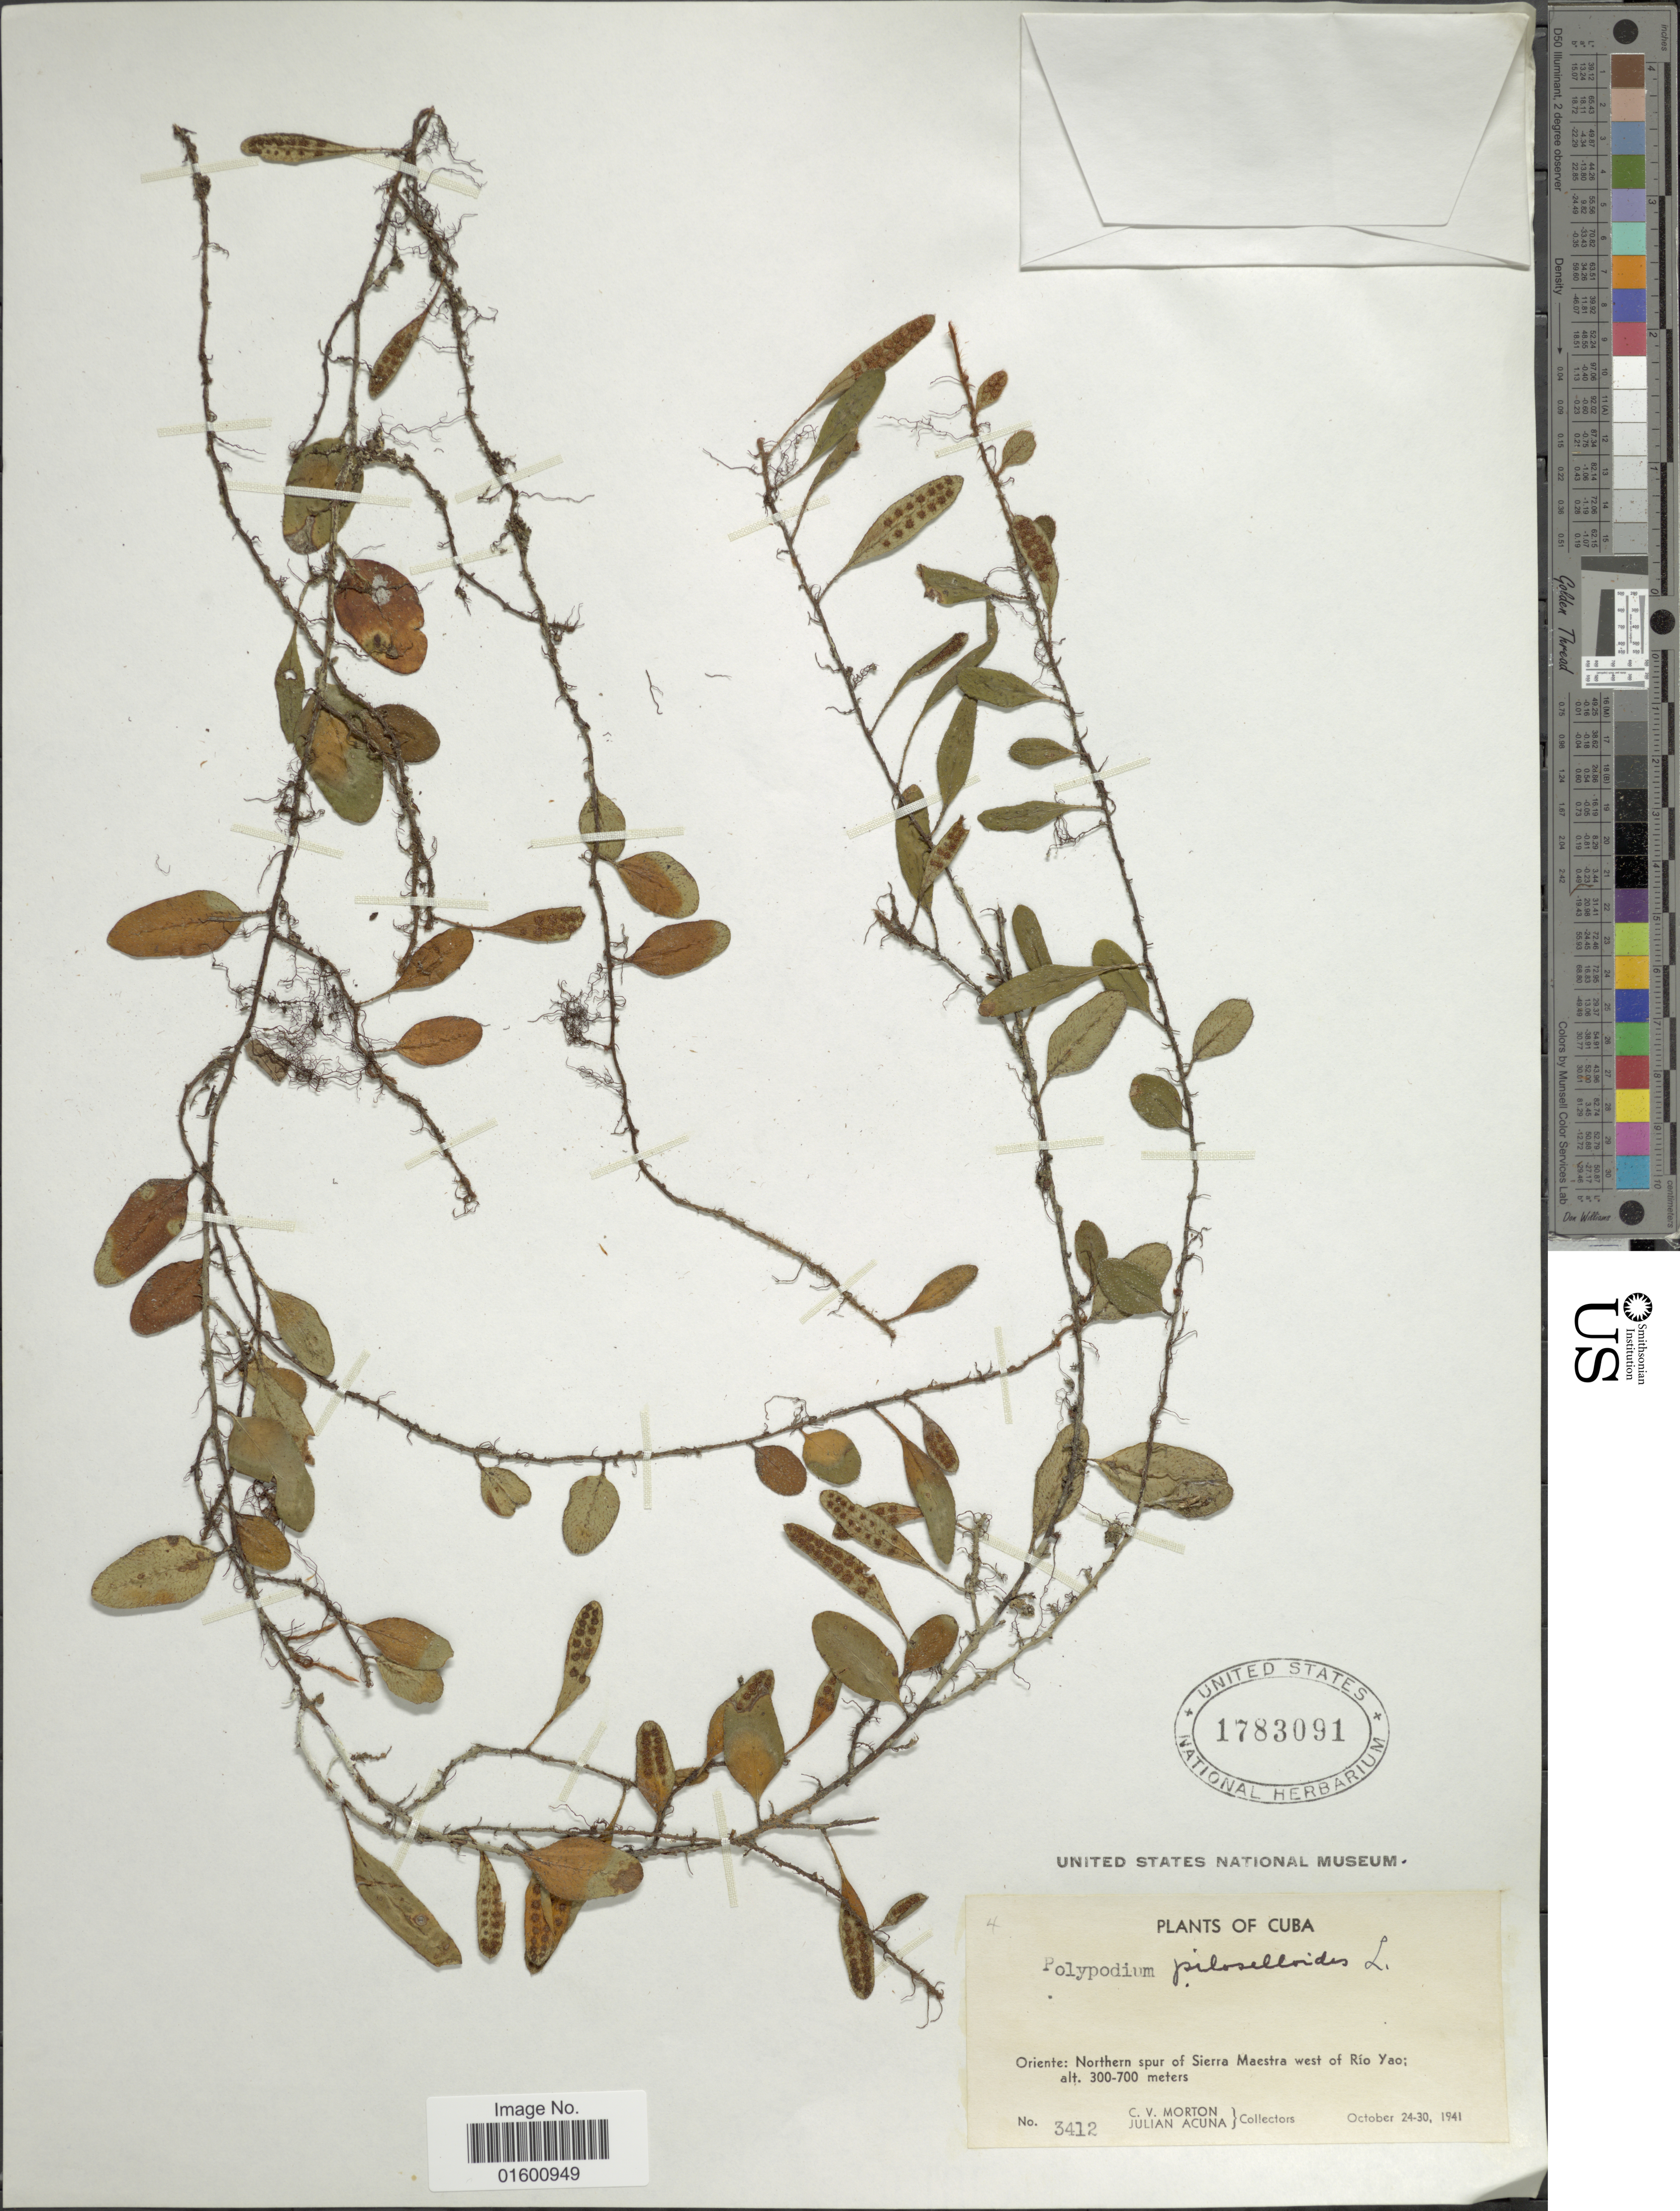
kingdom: Plantae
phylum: Tracheophyta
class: Polypodiopsida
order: Polypodiales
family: Polypodiaceae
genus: Microgramma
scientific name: Microgramma piloselloides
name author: (L.) Copel.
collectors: C. V. Morton & J. B. Acuña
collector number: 3412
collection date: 1941-10-24/1941-10-30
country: Cuba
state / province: Oriente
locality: Northern spur of Sierra Maestra west of Rio Yao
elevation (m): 300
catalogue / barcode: US 1783091